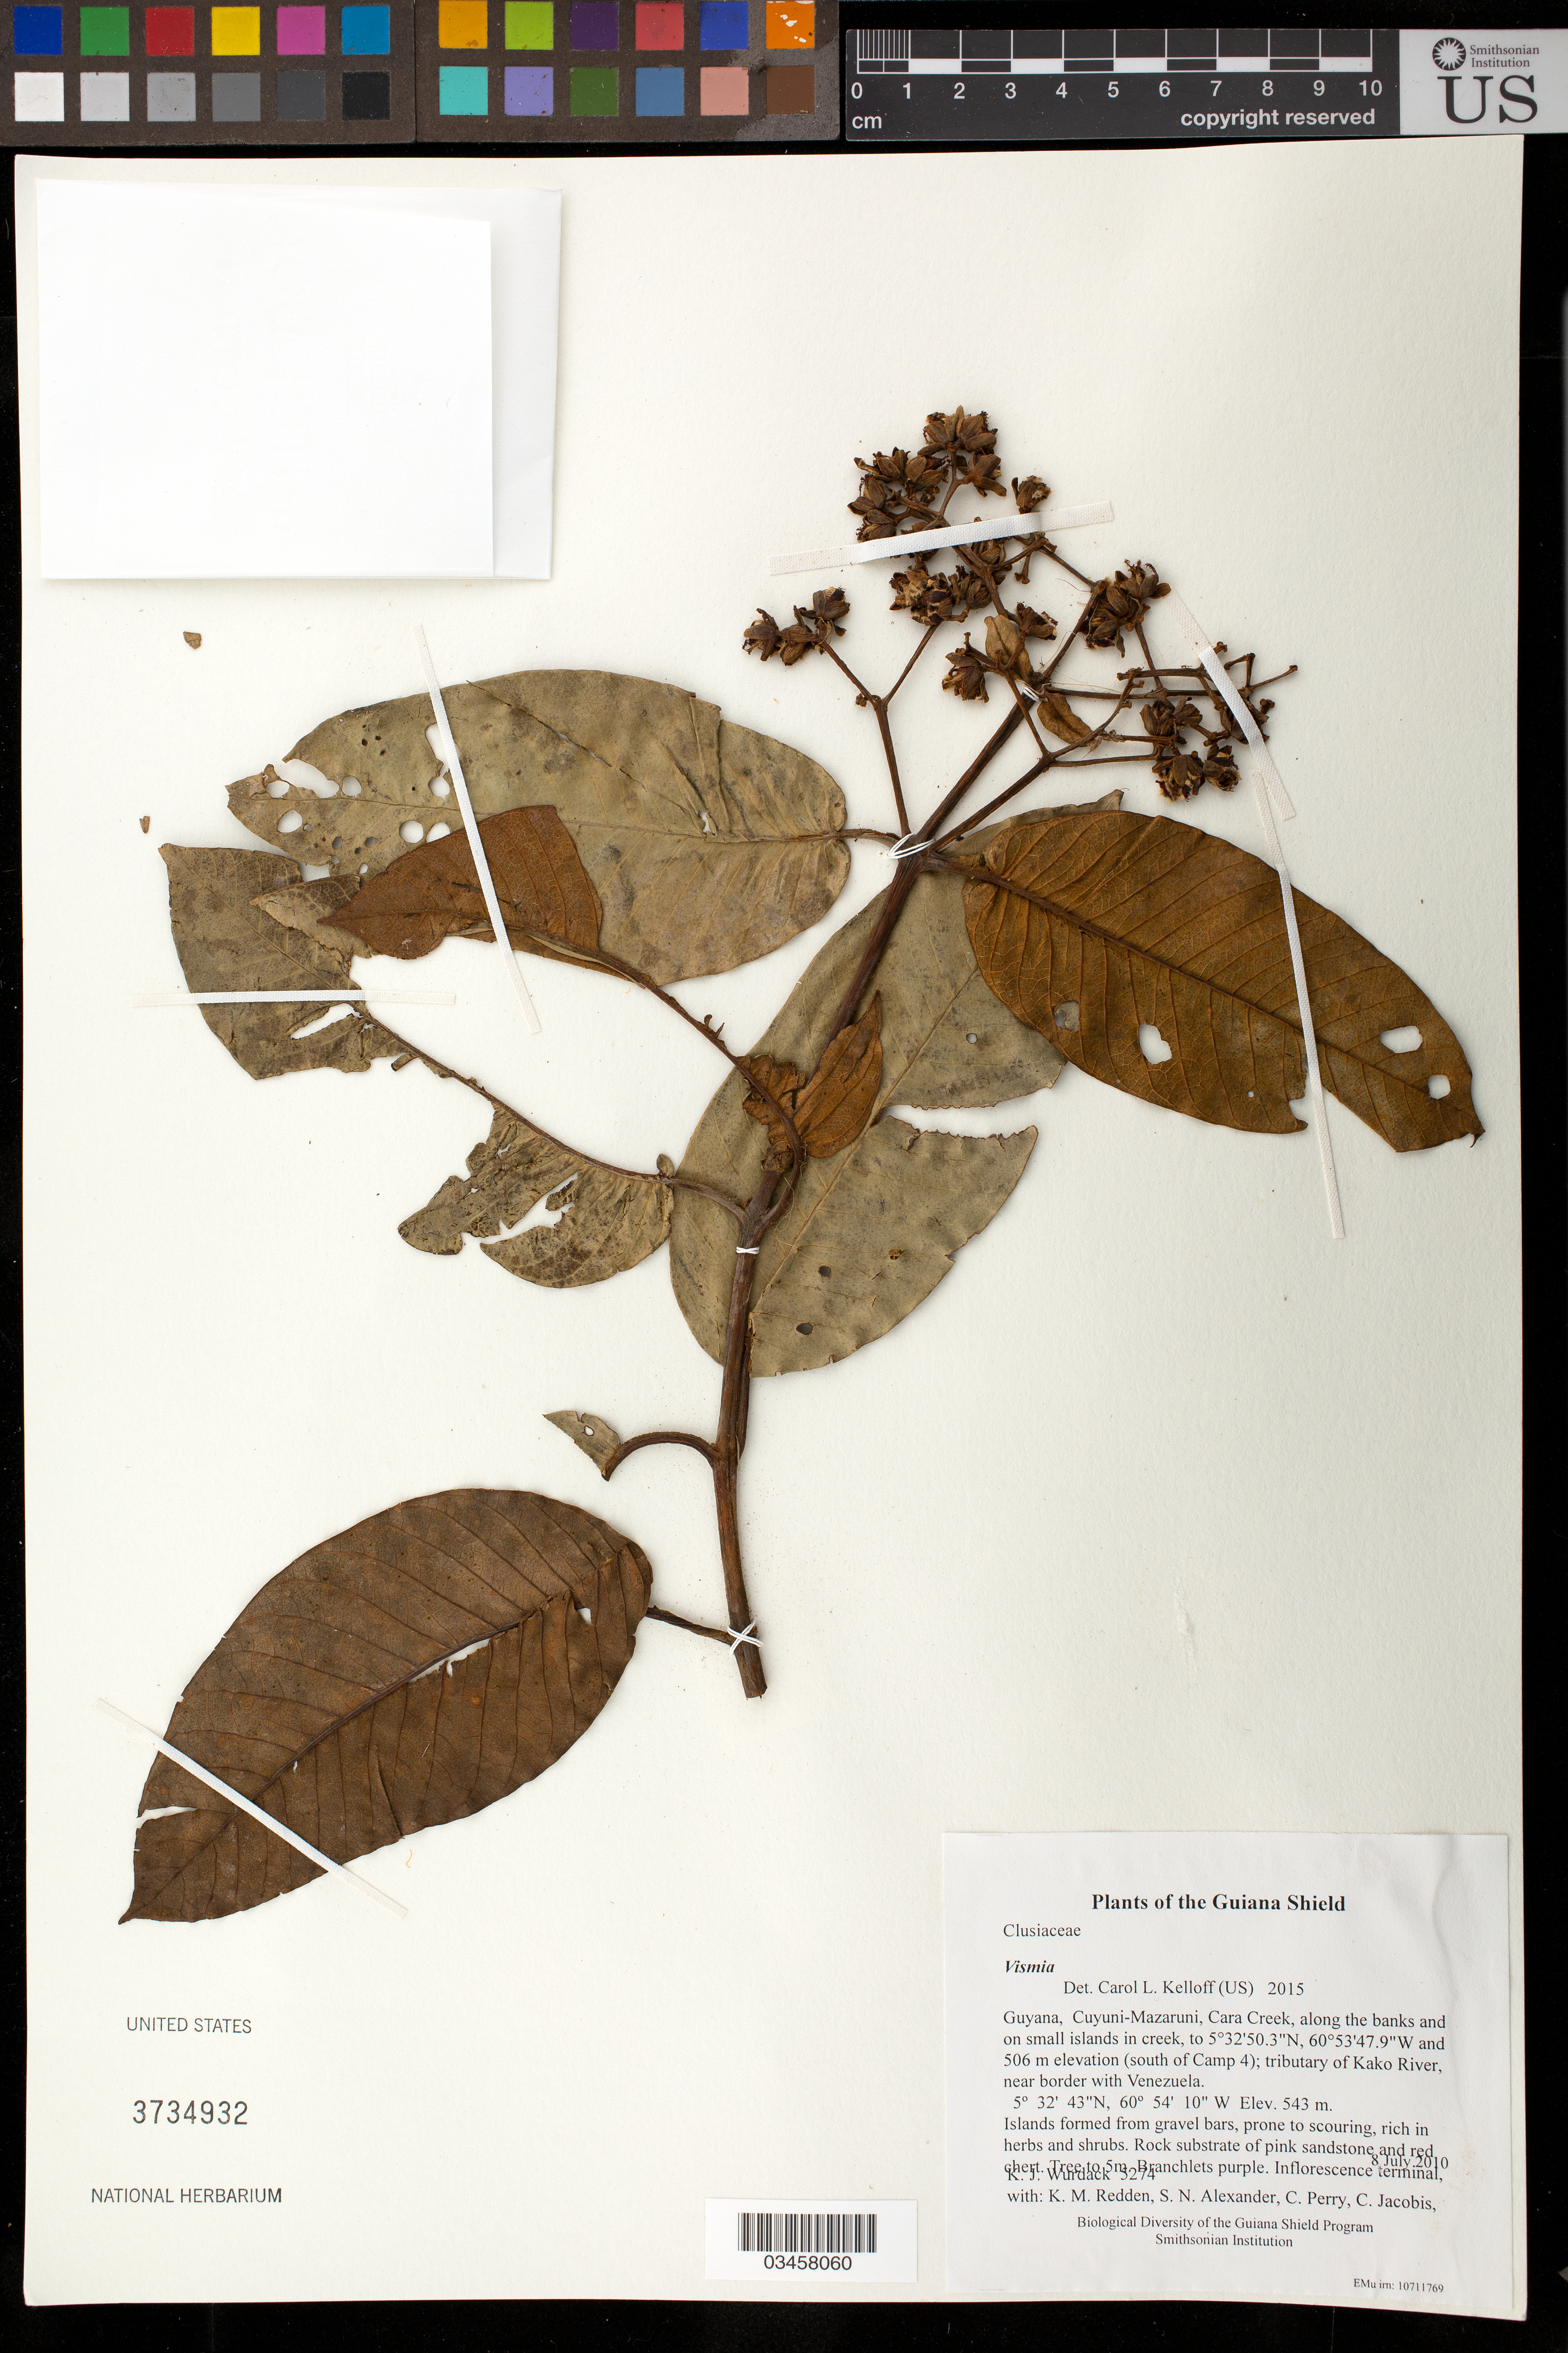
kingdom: Plantae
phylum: Tracheophyta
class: Magnoliopsida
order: Malpighiales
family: Hypericaceae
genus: Vismia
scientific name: Vismia sp.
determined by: Kelloff, Carol L., (US), Smithsonian Institution - National Museum of Natural History (UNITED STATES)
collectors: K. Wurdack, K. M. Redden, S. N. Alexander, C. Perry, C. Jacobis, D. Hunter, V. Roland & H. Hunter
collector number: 5274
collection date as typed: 8 July 2010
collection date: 2010-07-08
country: Guyana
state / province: Cuyuni-Mazaruni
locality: Cara Creek, along the banks and on small islands in creek, to 5°32'50.3"N, 60°53'47.9"W and 506 m elevation (south of Camp 4); tributary of Kako River, near border with Venezuela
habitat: Islands formed from gravel bars, prone to scouring, rich in herbs and shrubs. Rock substrate of pink sandstone and red chert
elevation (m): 543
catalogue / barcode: US 3734932